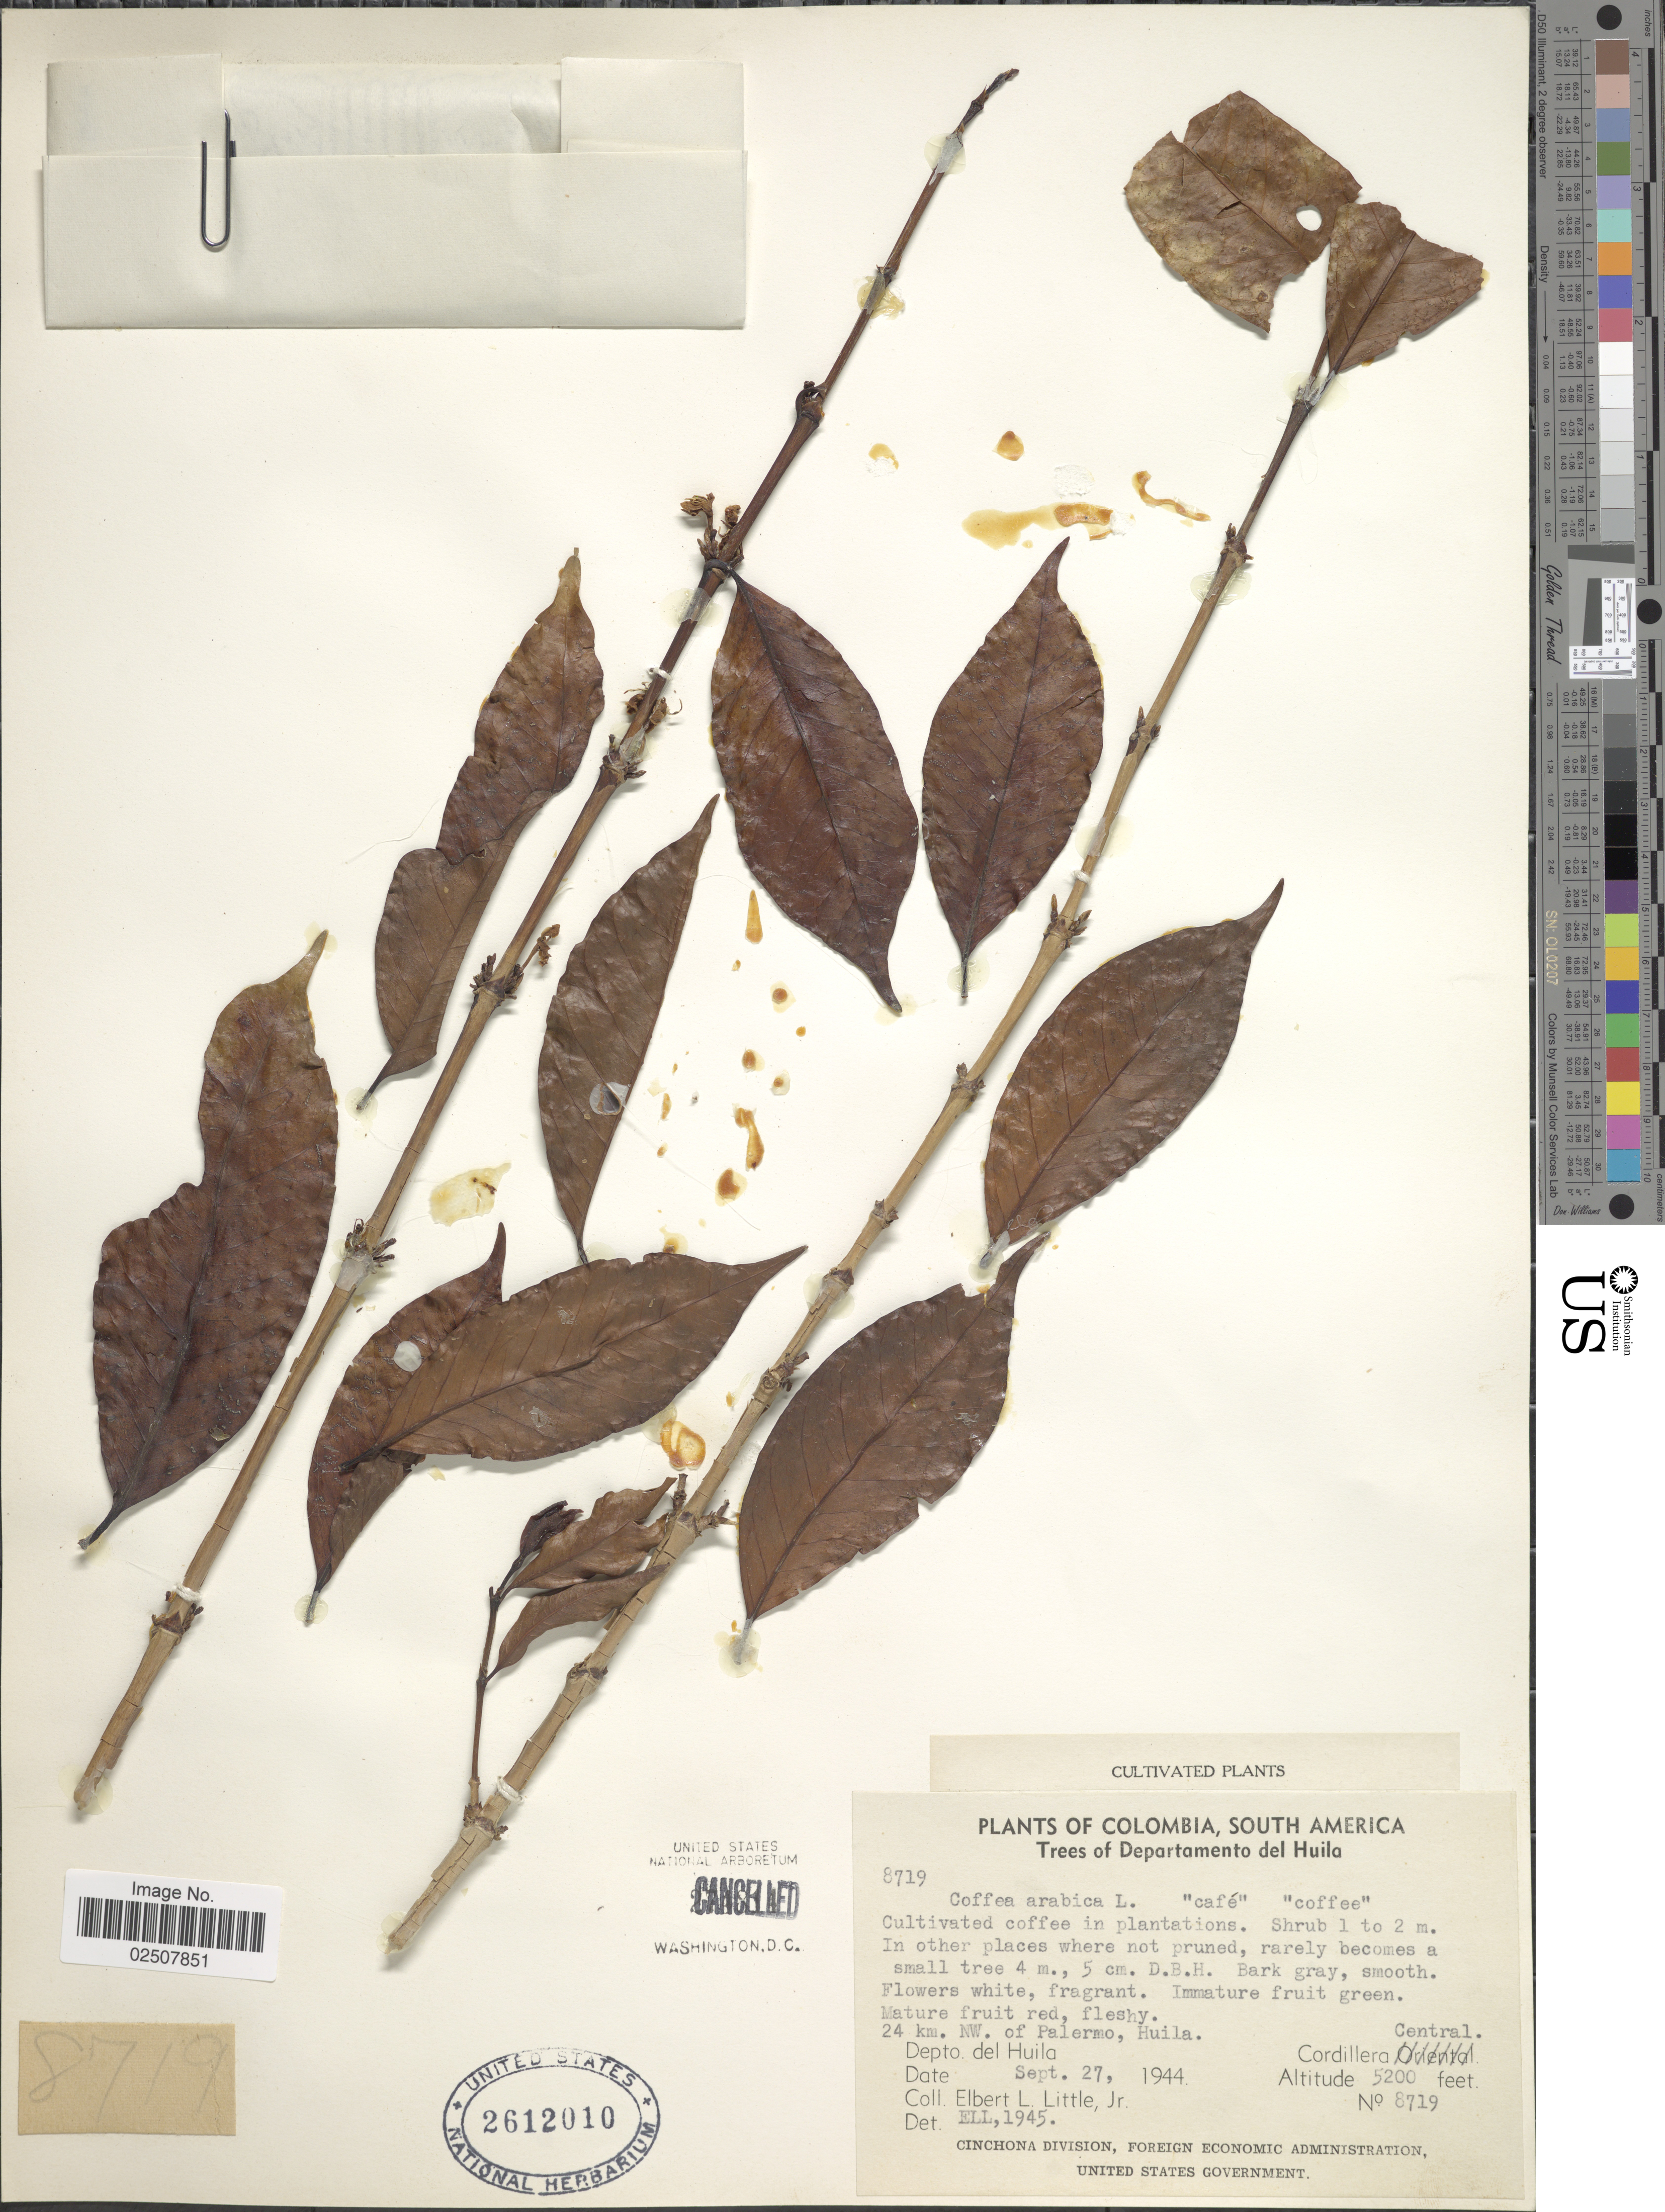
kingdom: Plantae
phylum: Tracheophyta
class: Magnoliopsida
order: Gentianales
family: Rubiaceae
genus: Coffea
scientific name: Coffea arabica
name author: L.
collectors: E. L. Little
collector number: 8719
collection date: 1944-09-27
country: Colombia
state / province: Huila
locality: Trees of Departamento del Huila, 24 km NW of Palermo, Depto del Huila, Cordillera Central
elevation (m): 1585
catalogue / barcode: US 2612010